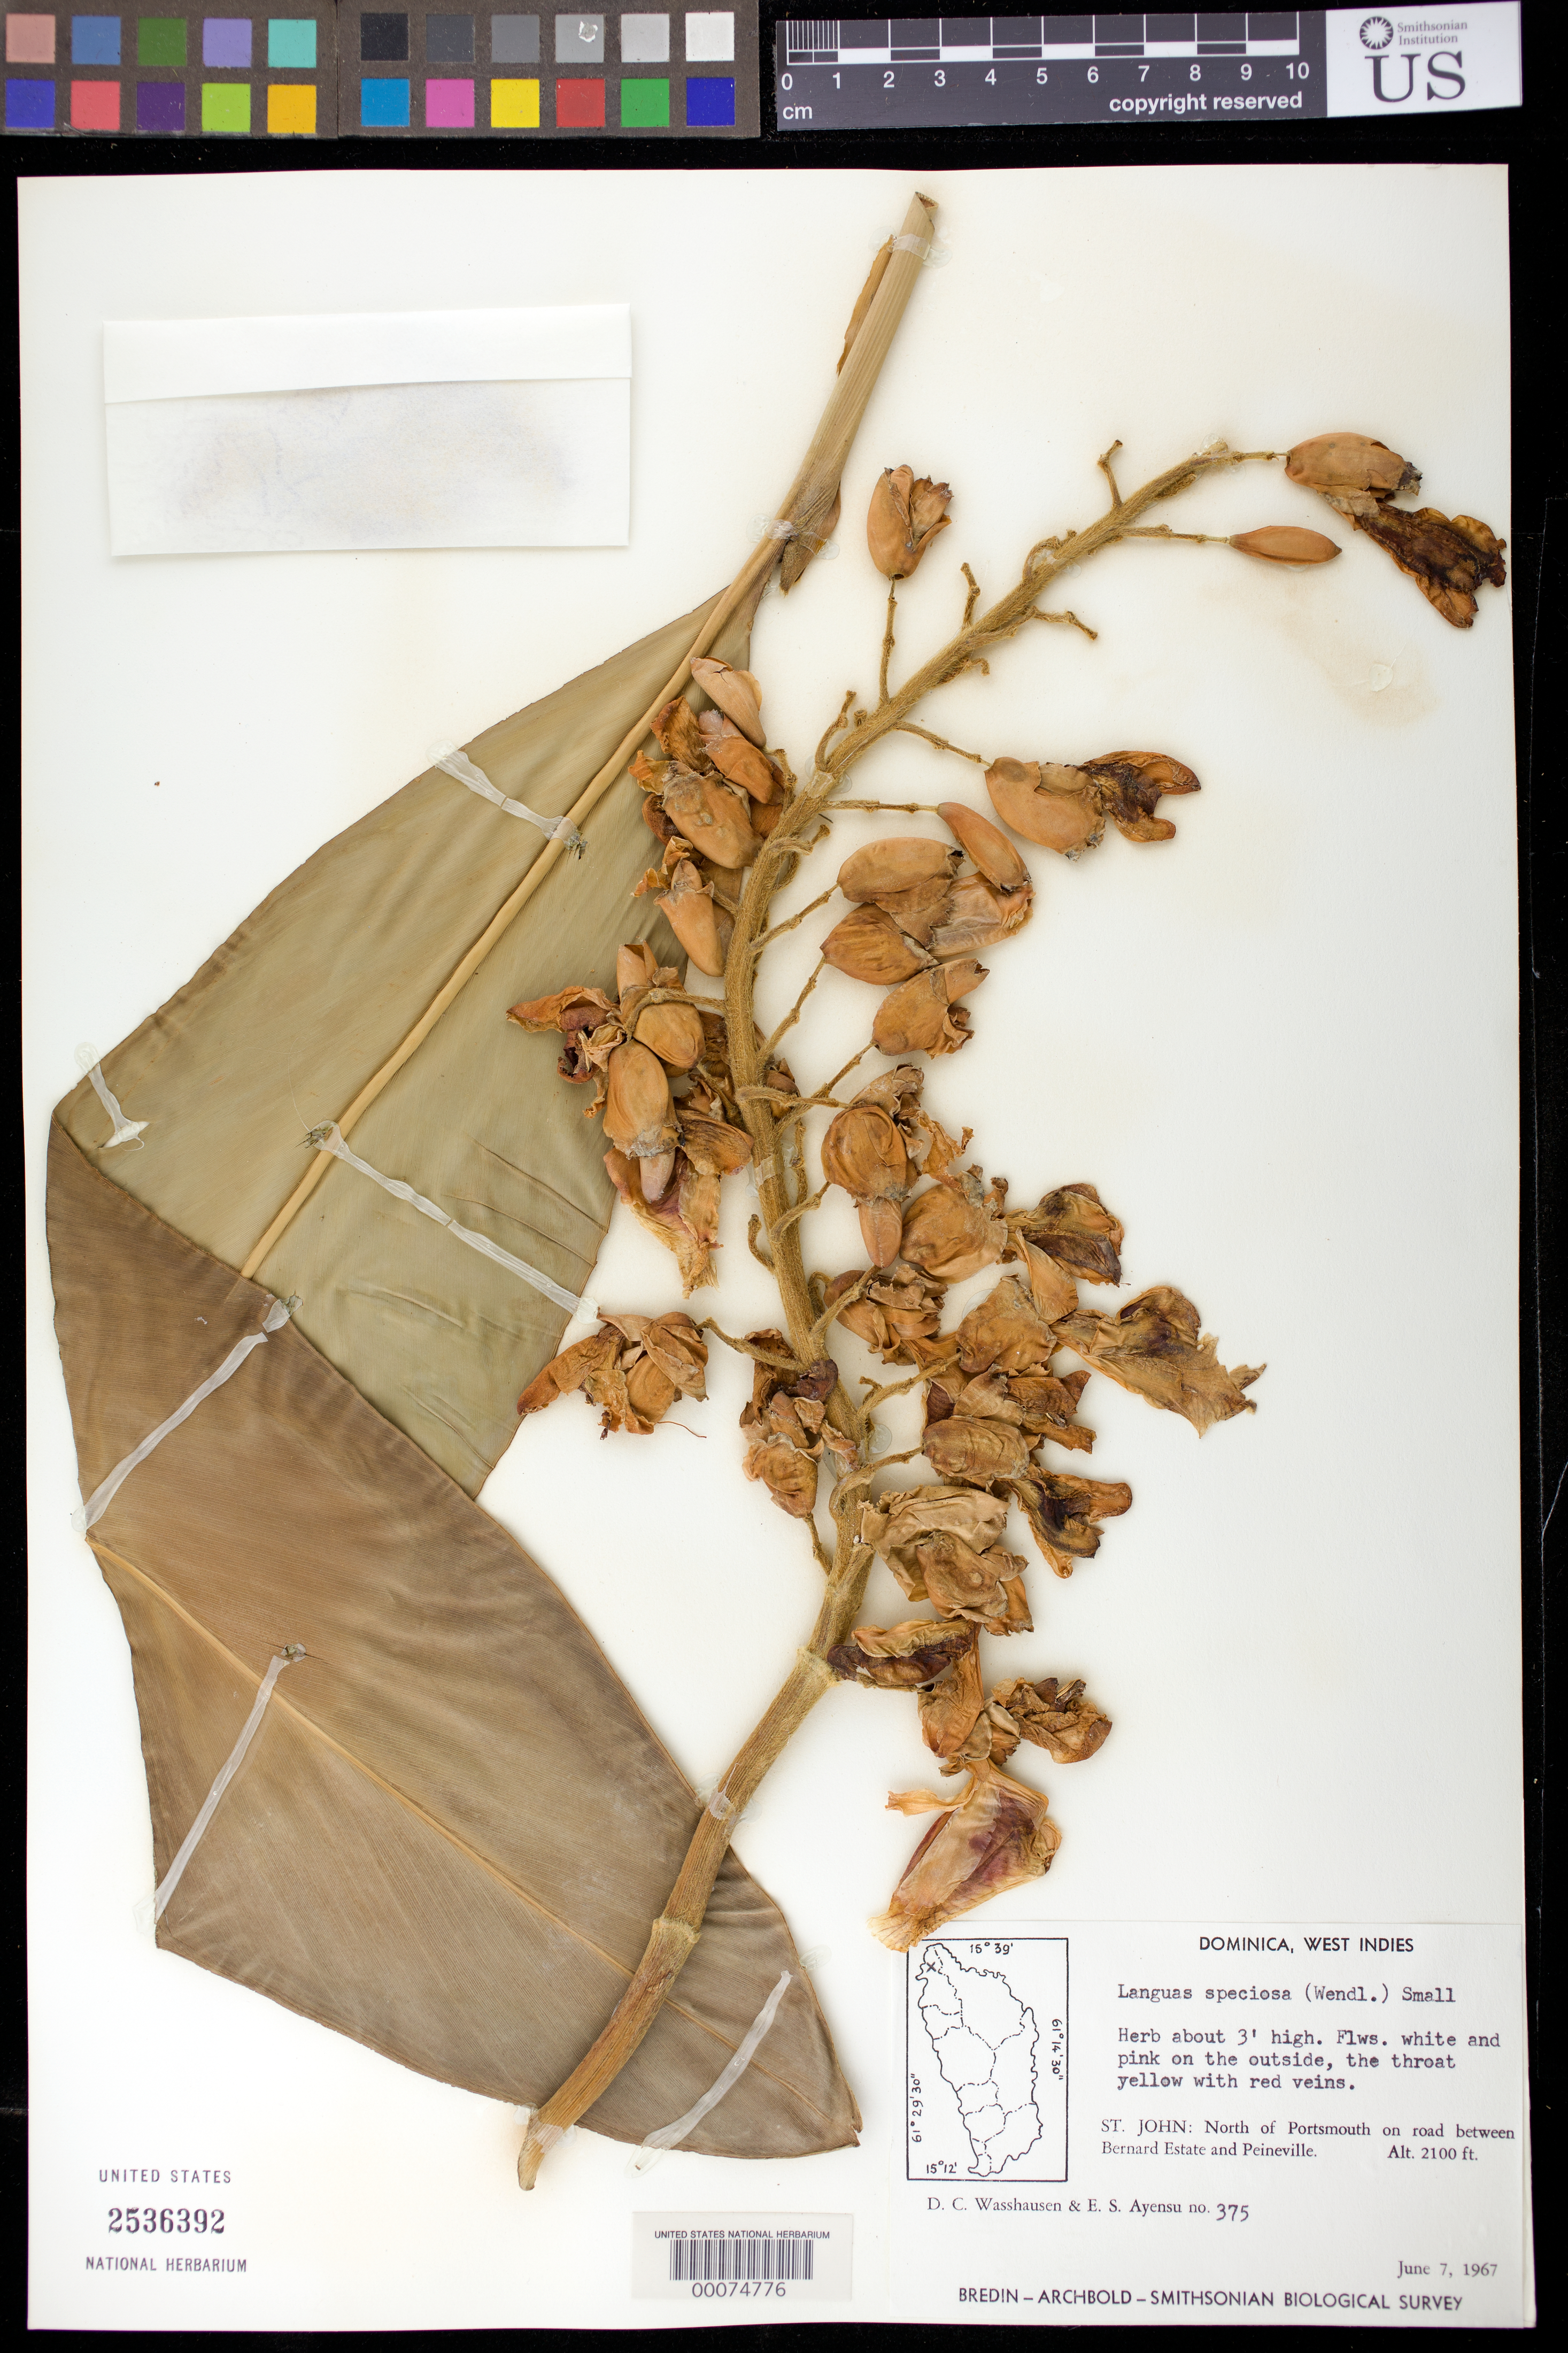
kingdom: Plantae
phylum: Tracheophyta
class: Liliopsida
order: Zingiberales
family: Zingiberaceae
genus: Alpinia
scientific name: Alpinia zerumbet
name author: (Pers.) B.L. Burtt & R.M. Sm.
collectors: D. C. Wasshausen & E. S. Ayensu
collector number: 375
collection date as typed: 07 Jun 1967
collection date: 1967-06-07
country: Dominica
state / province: St. John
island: Dominica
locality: N of portsmouth on road between bernard estate and peineville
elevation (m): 640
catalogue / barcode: US 2536392